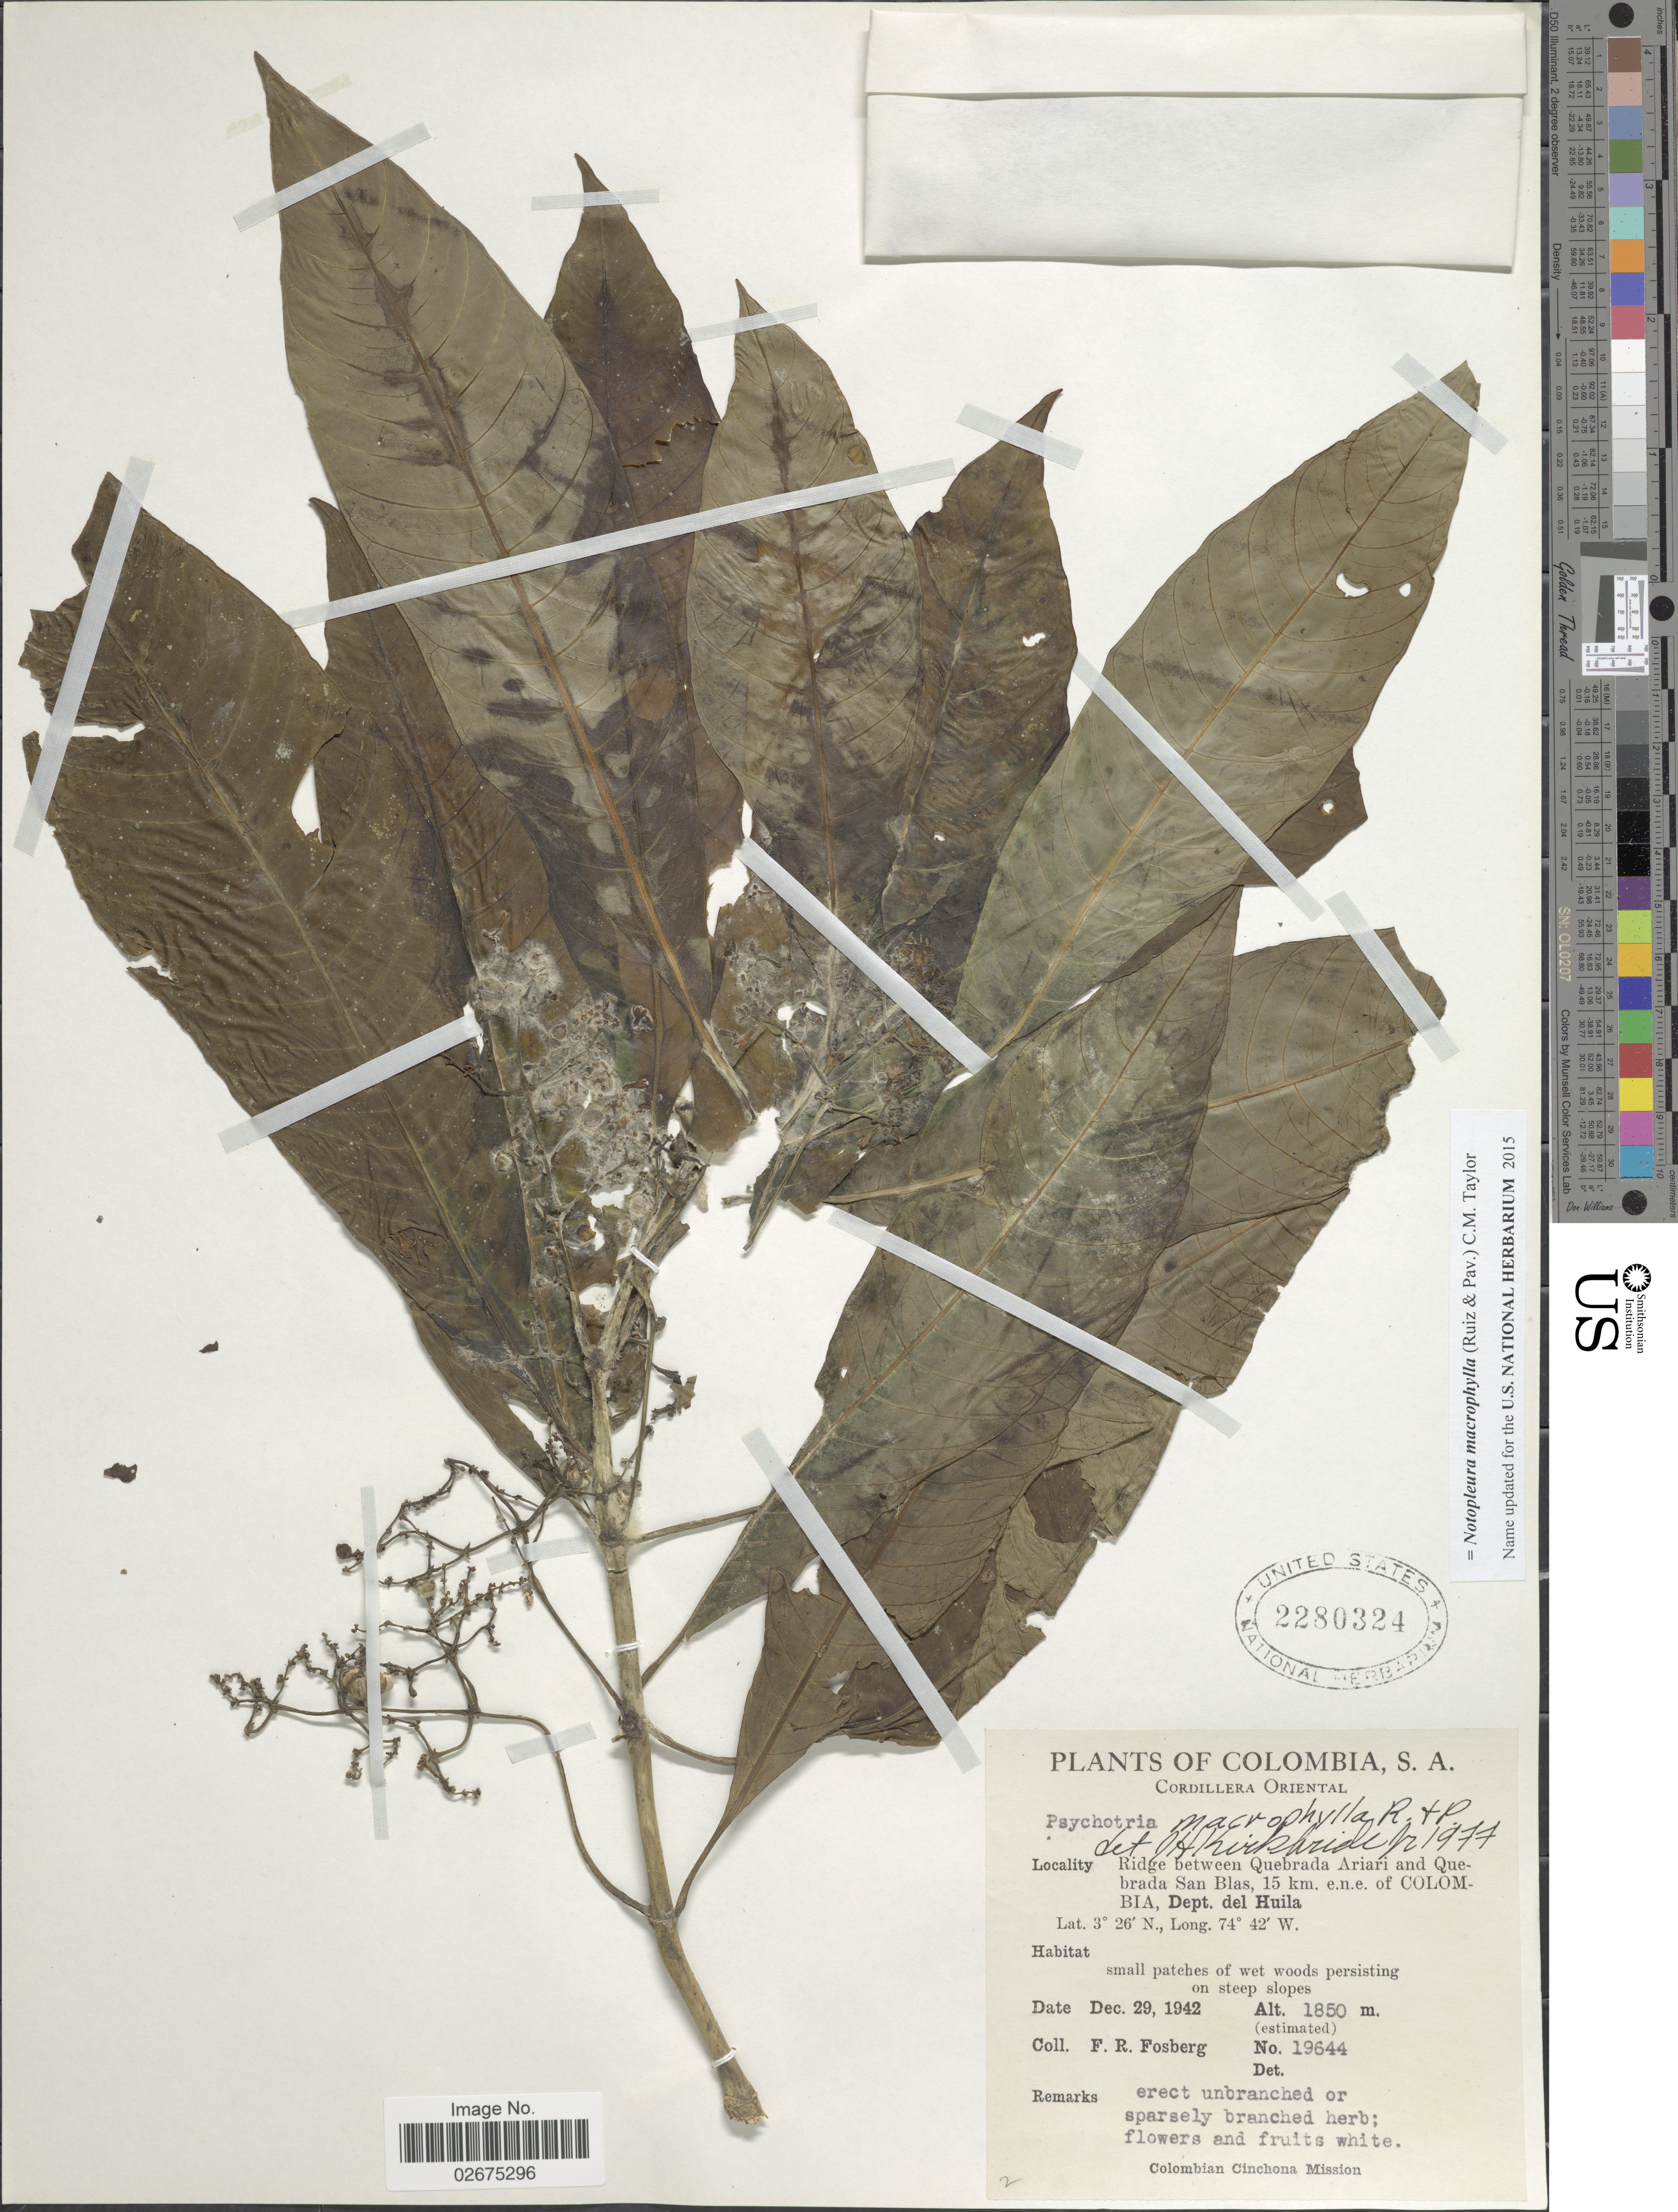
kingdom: Plantae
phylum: Tracheophyta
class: Magnoliopsida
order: Gentianales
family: Rubiaceae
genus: Notopleura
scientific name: Notopleura macrophylla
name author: (Ruiz & Pav.) C.M. Taylor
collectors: F. R. Fosberg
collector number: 19644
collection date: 1942-12-29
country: Colombia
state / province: Huila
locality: Cordillera Oriental, Ridge between Quebrada Ariari and Quebrada San Blas, 15 km e.n.e. of Colombia, Dept. del Huila, small patches of wet woods persisting on steep slopes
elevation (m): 1850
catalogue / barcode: US 2280324